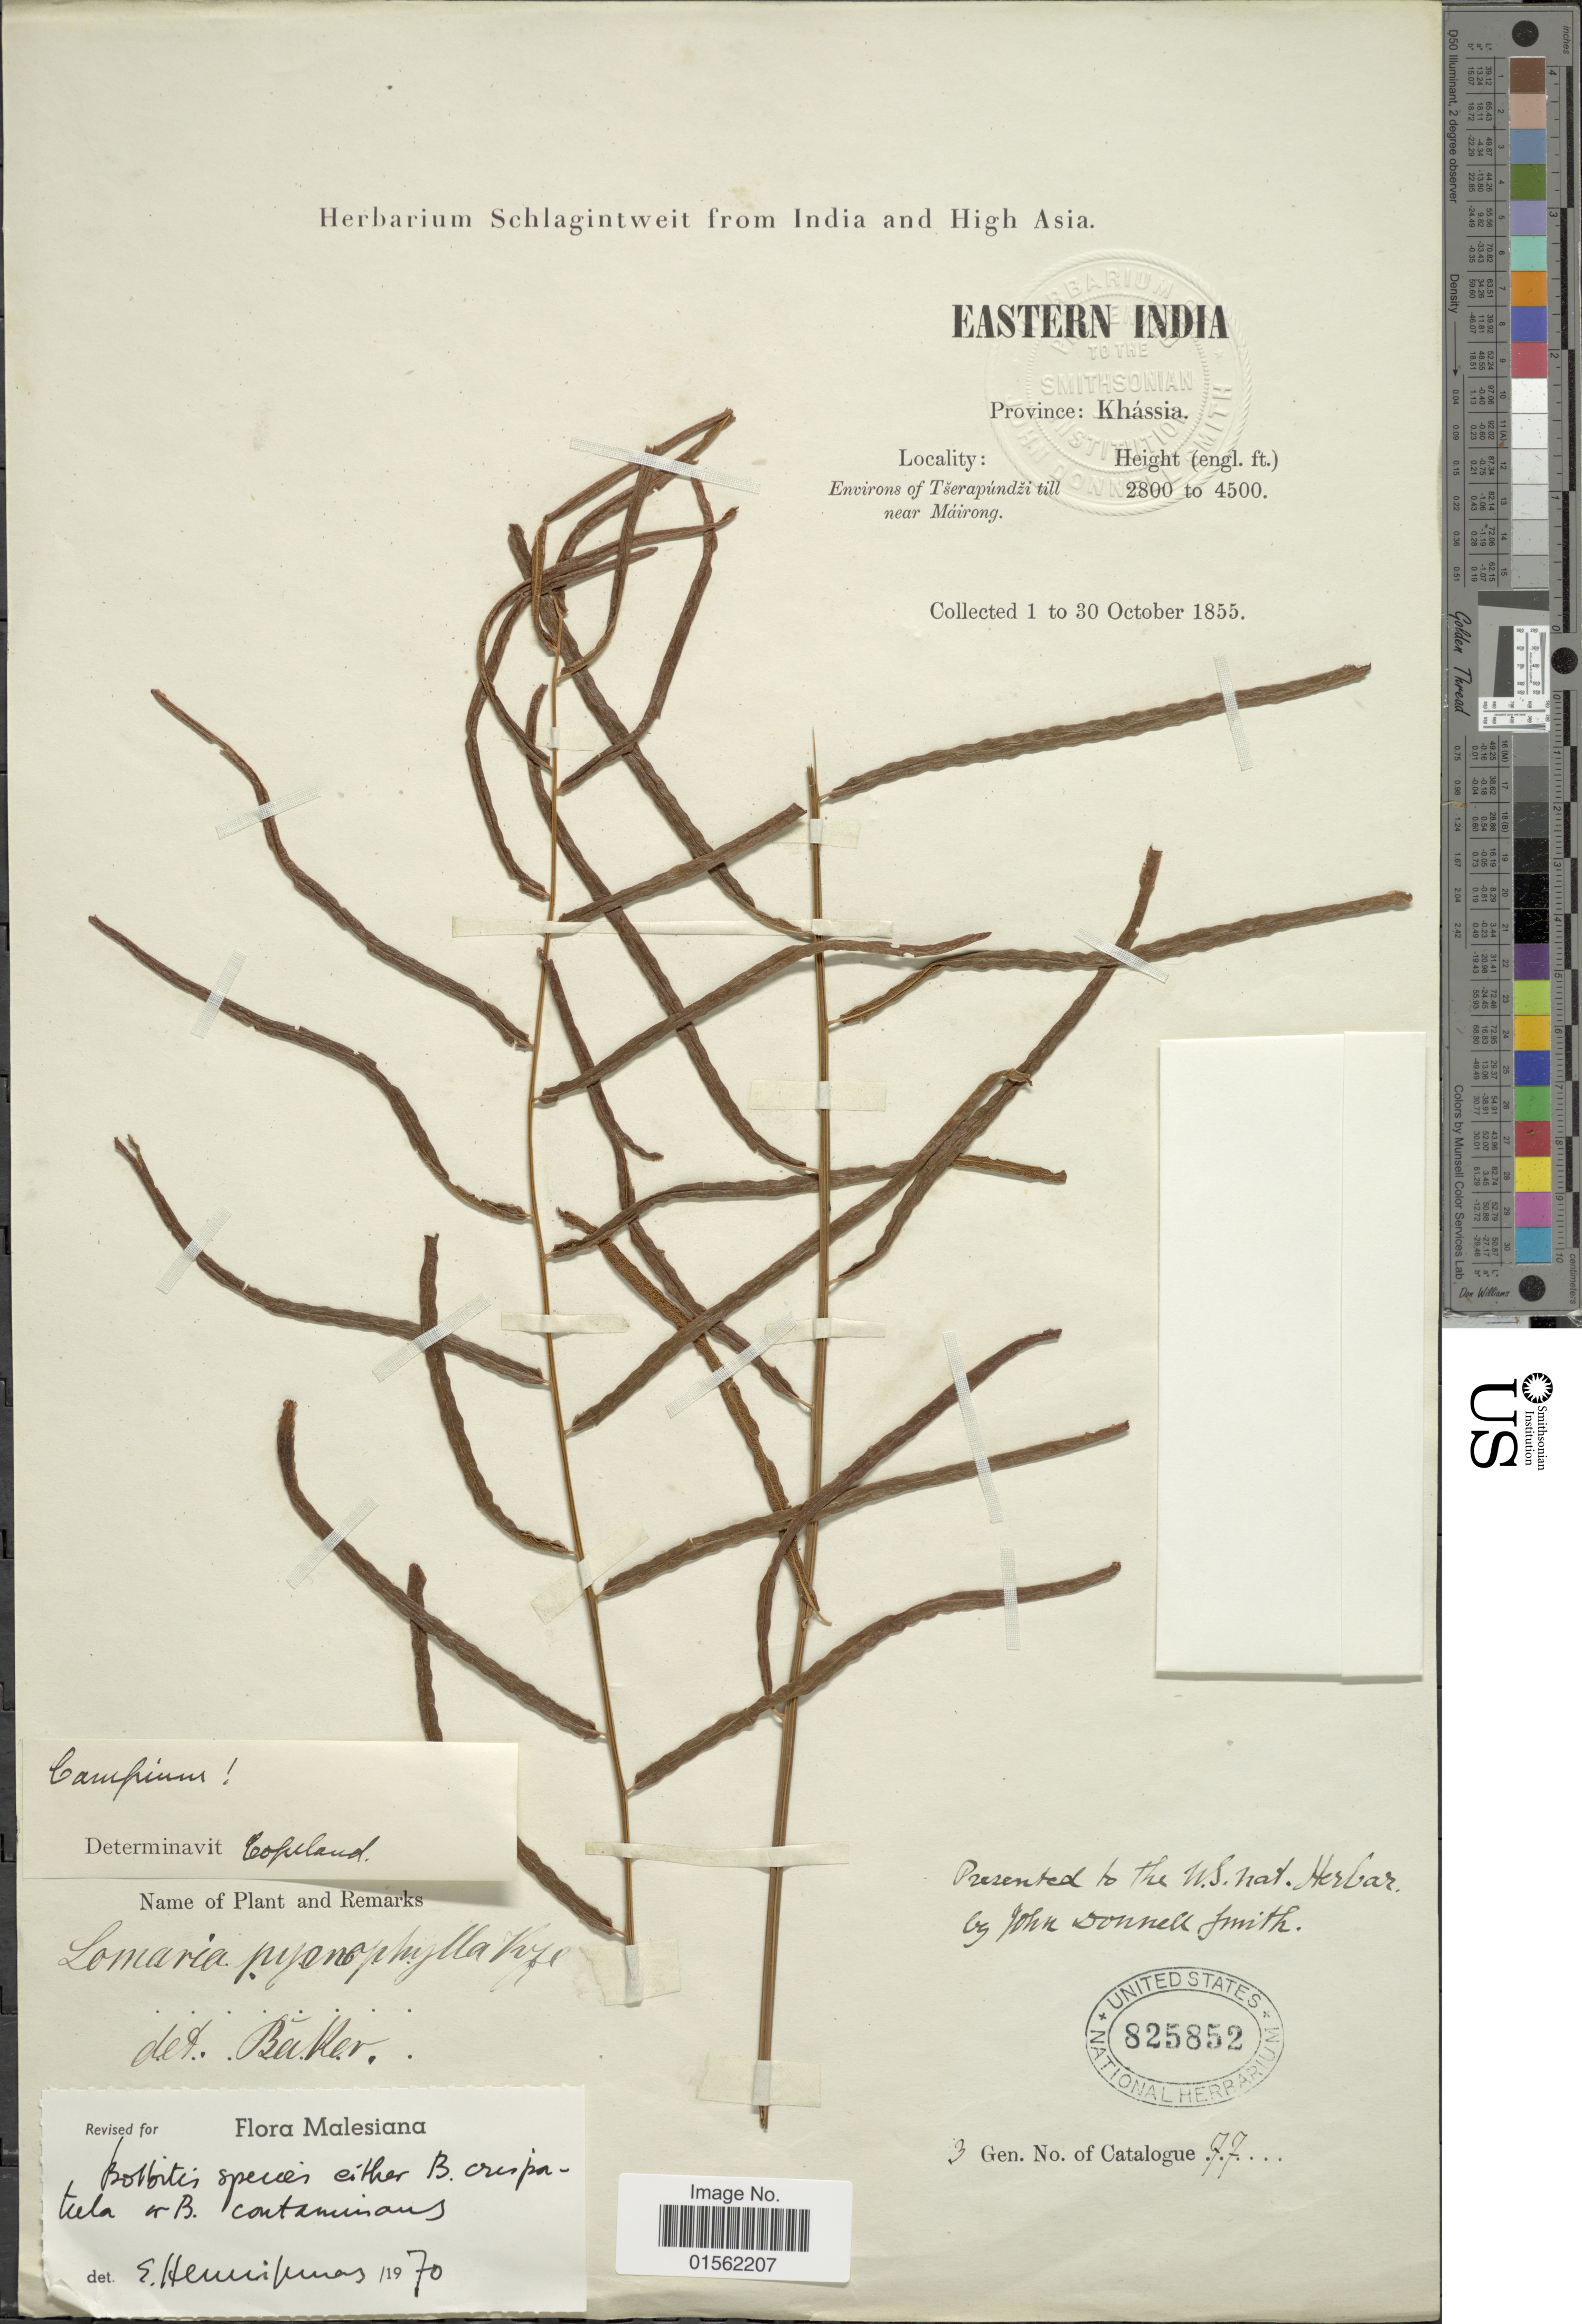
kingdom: Plantae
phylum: Tracheophyta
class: Polypodiopsida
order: Polypodiales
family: Dryopteridaceae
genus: Bolbitis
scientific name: Bolbitis angustipinna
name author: (Hayata) H. Itô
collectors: J. Donnell Smith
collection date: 1855-10-01/1855-10-30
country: India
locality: Eastern India, Khássia, Envirpons of Tserapúndzi till near Máirong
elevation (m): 853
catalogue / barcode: US 825852